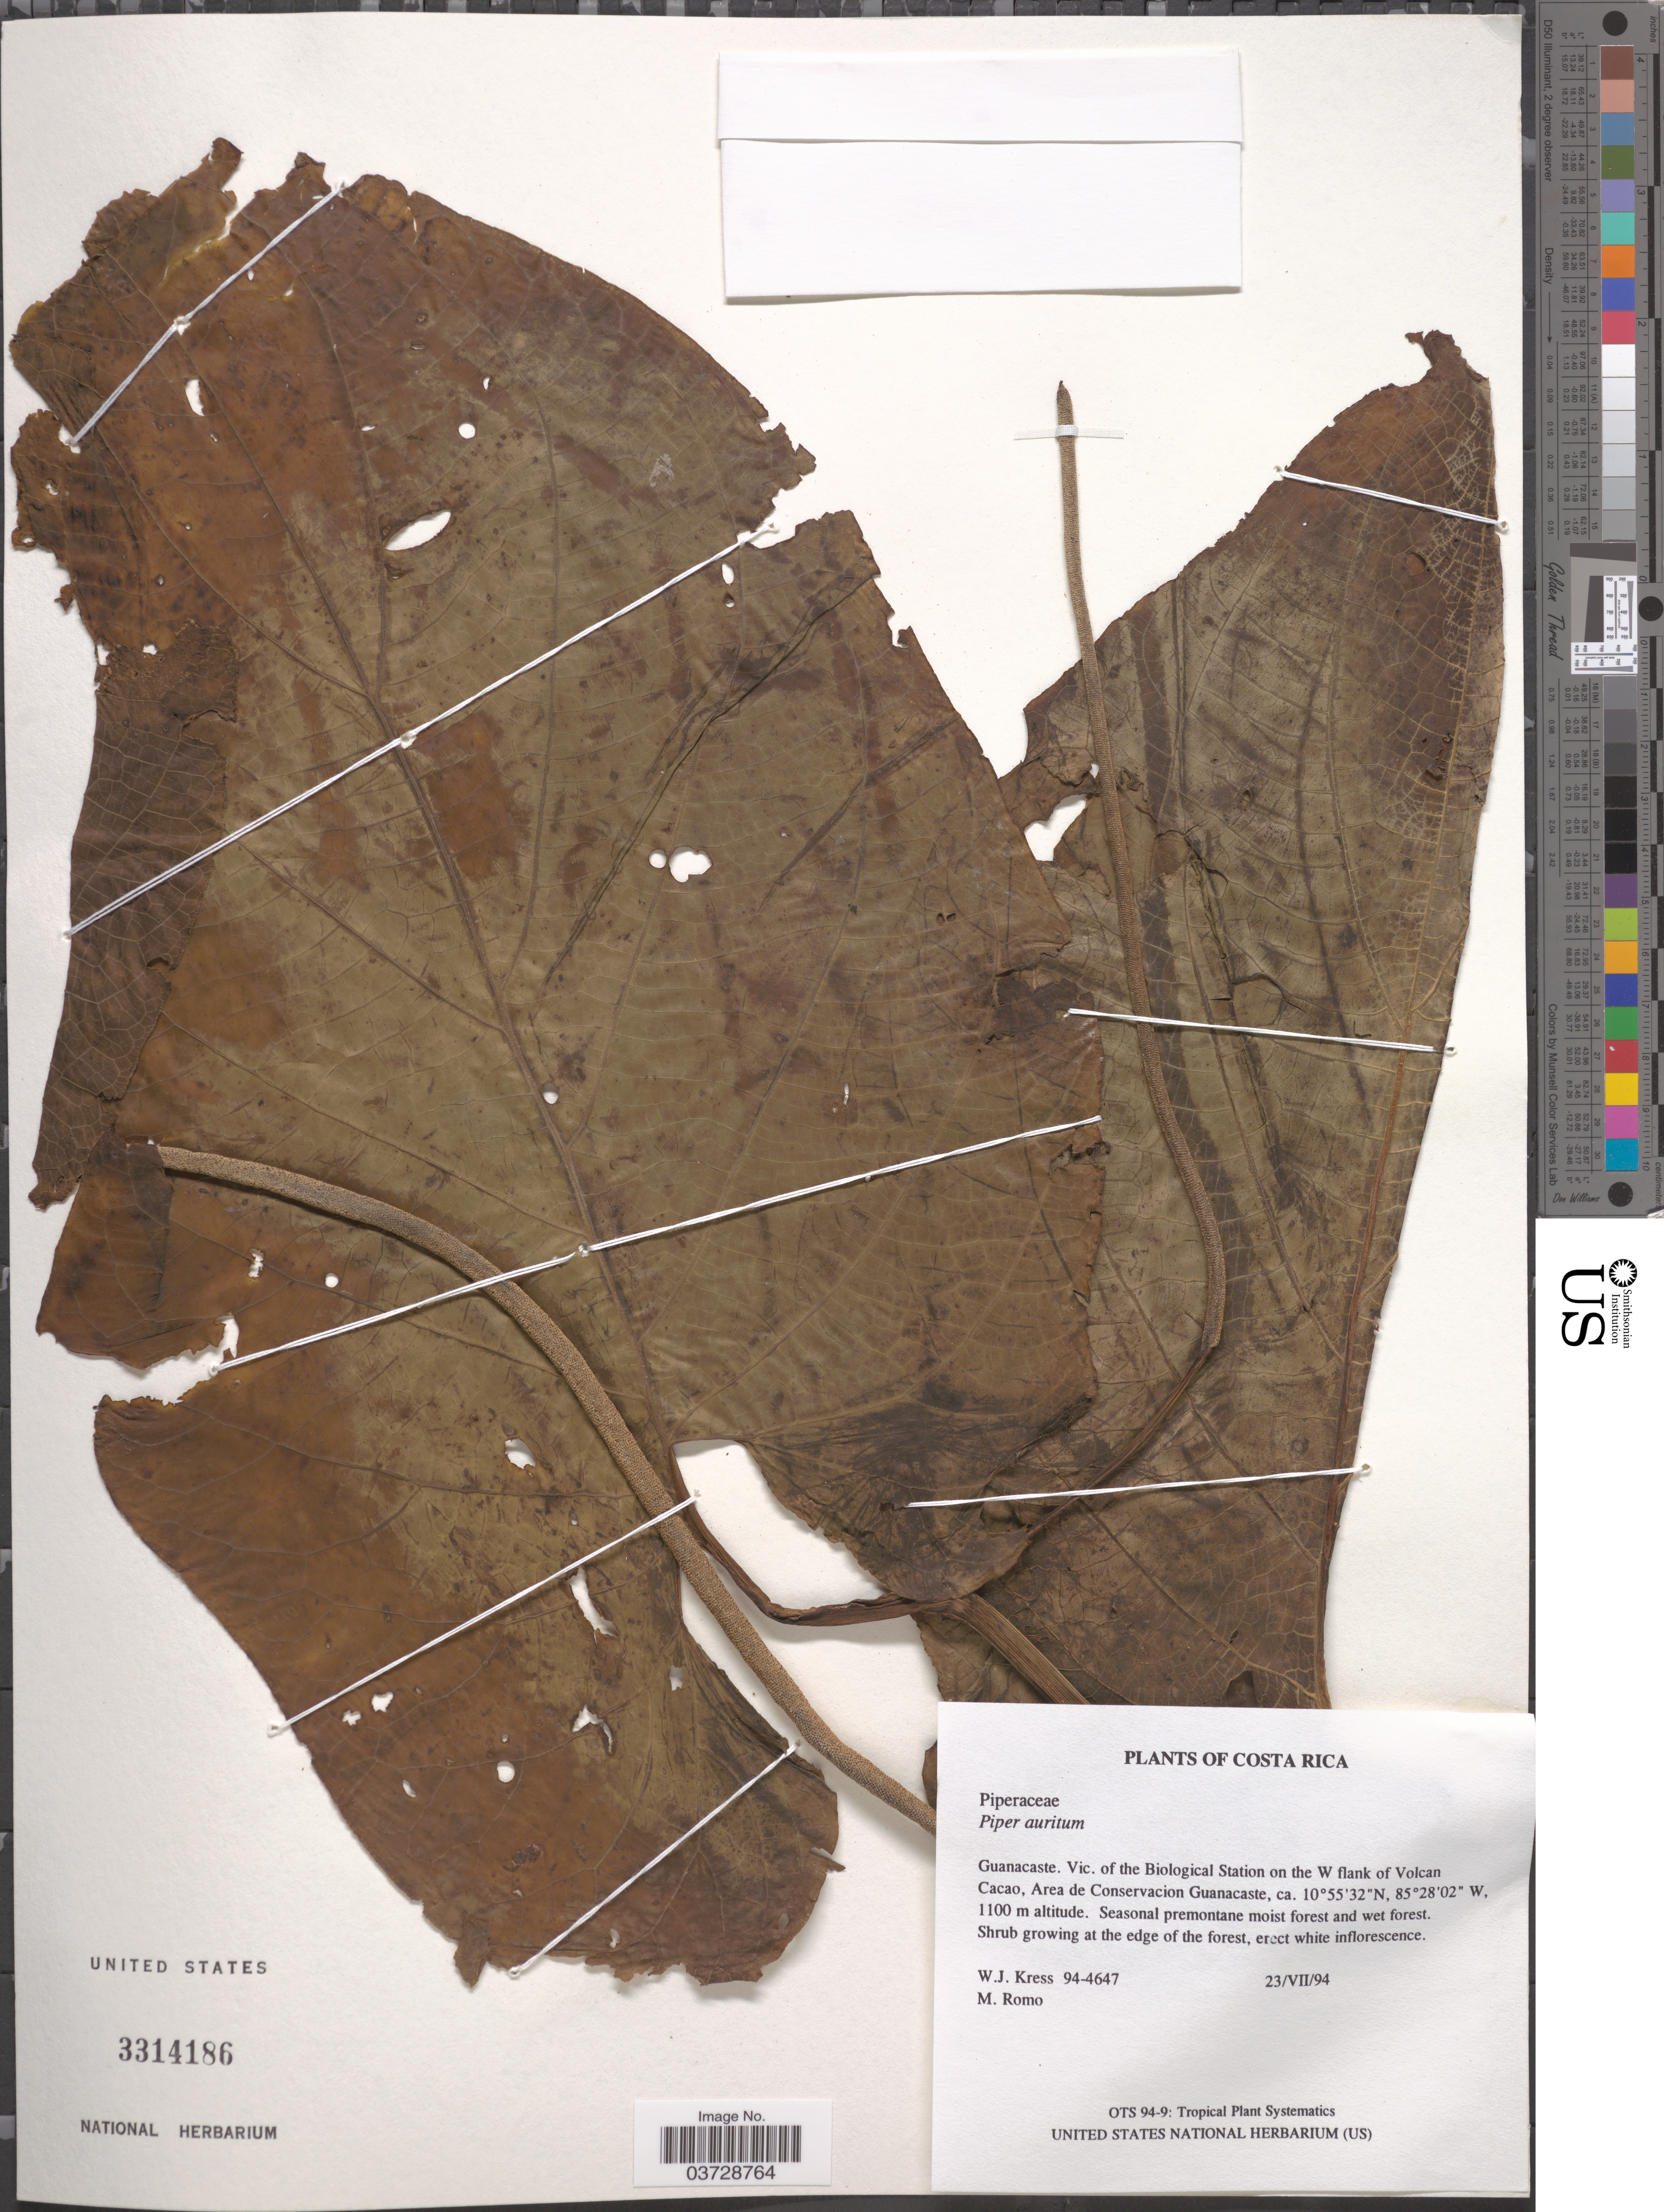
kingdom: Plantae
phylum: Tracheophyta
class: Magnoliopsida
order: Piperales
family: Piperaceae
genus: Piper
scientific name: Piper auritum var. amplifolium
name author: C. DC.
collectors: W. J. Kress & M. Romo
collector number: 94-4647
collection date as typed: Transcribed d/m/y: 23/7/94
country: Costa Rica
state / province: Guanacaste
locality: Vic. of the Biological Station on the W flank of Volcan Cacao, Area de Conservacion Guanacaste.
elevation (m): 1100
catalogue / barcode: US 3314186